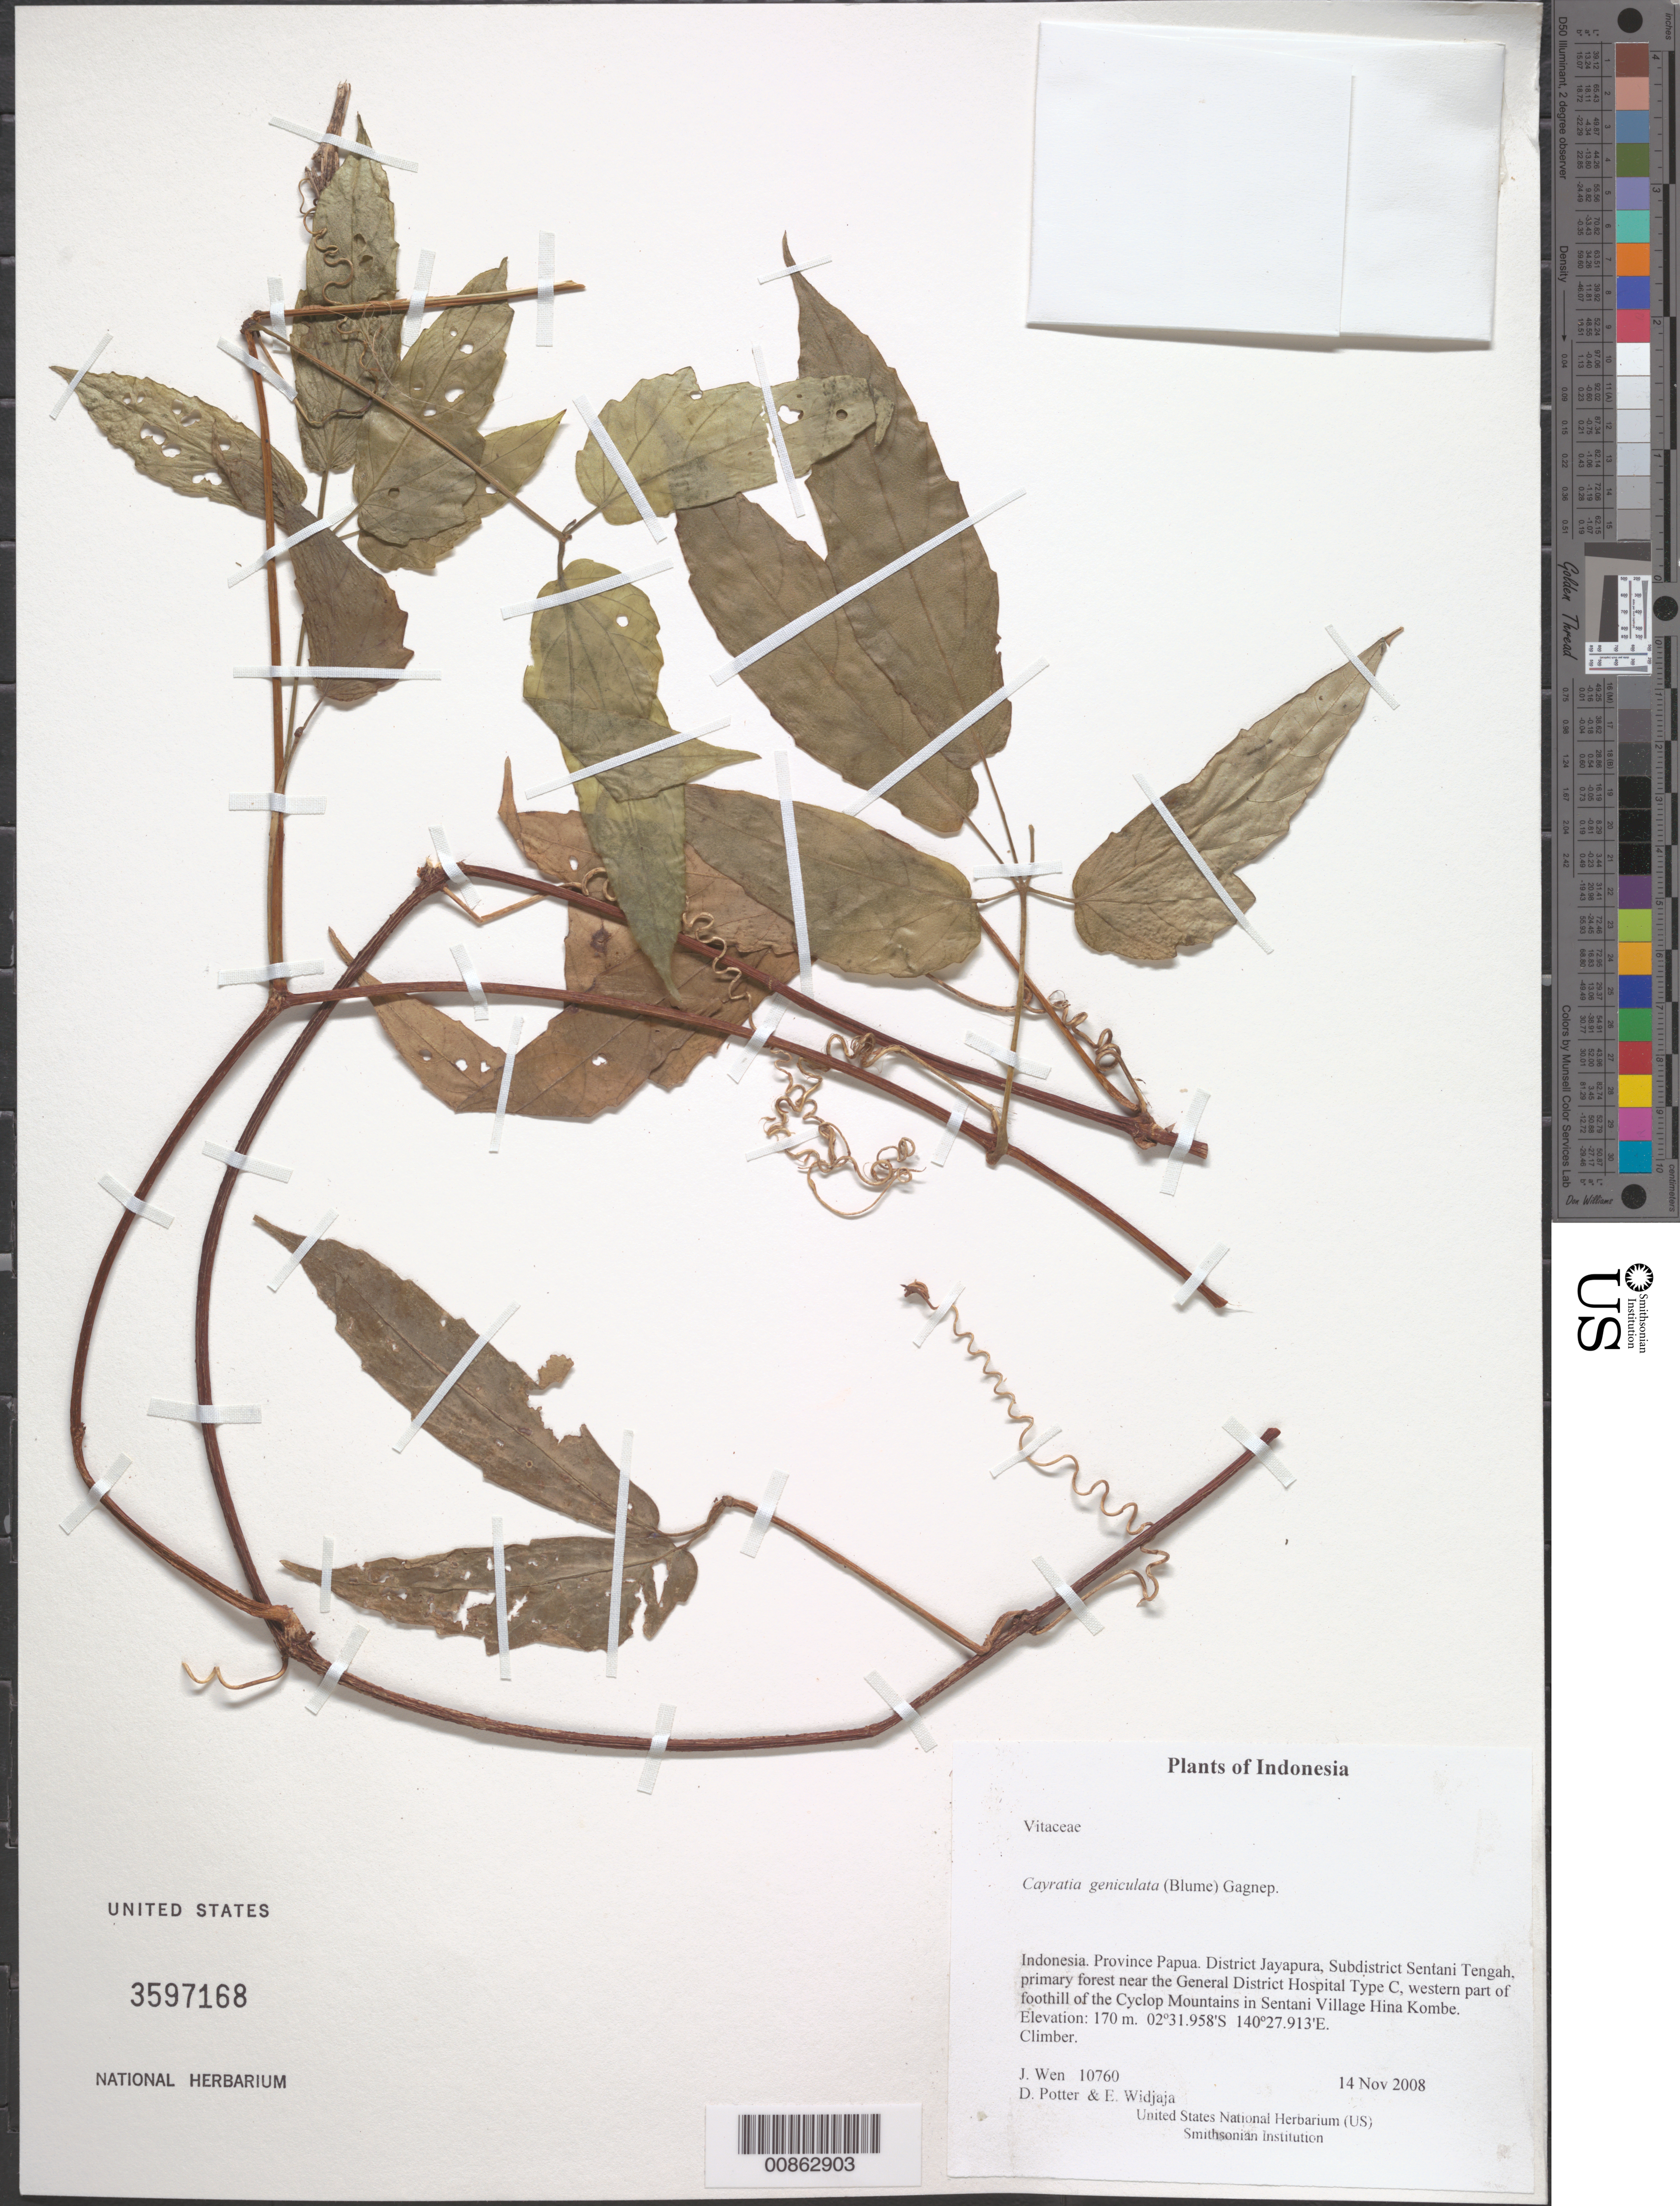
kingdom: Plantae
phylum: Tracheophyta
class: Magnoliopsida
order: Vitales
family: Vitaceae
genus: Cayratia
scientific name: Cayratia geniculata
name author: (Blume) Gagnep.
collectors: J. Wen, D. Potter & E. A. Widjaja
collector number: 10760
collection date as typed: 14 Nov 2008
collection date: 2008-11-14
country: Indonesia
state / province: Papua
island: New Guinea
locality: District Jayapura, Subdistrict Sentani Tengah, primary forest near the General District Hospital Type C, western part of foothill of the Cyclop Mountains in Sentani Village Hina Kombe. Irian Barat.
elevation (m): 170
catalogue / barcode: US 3597168